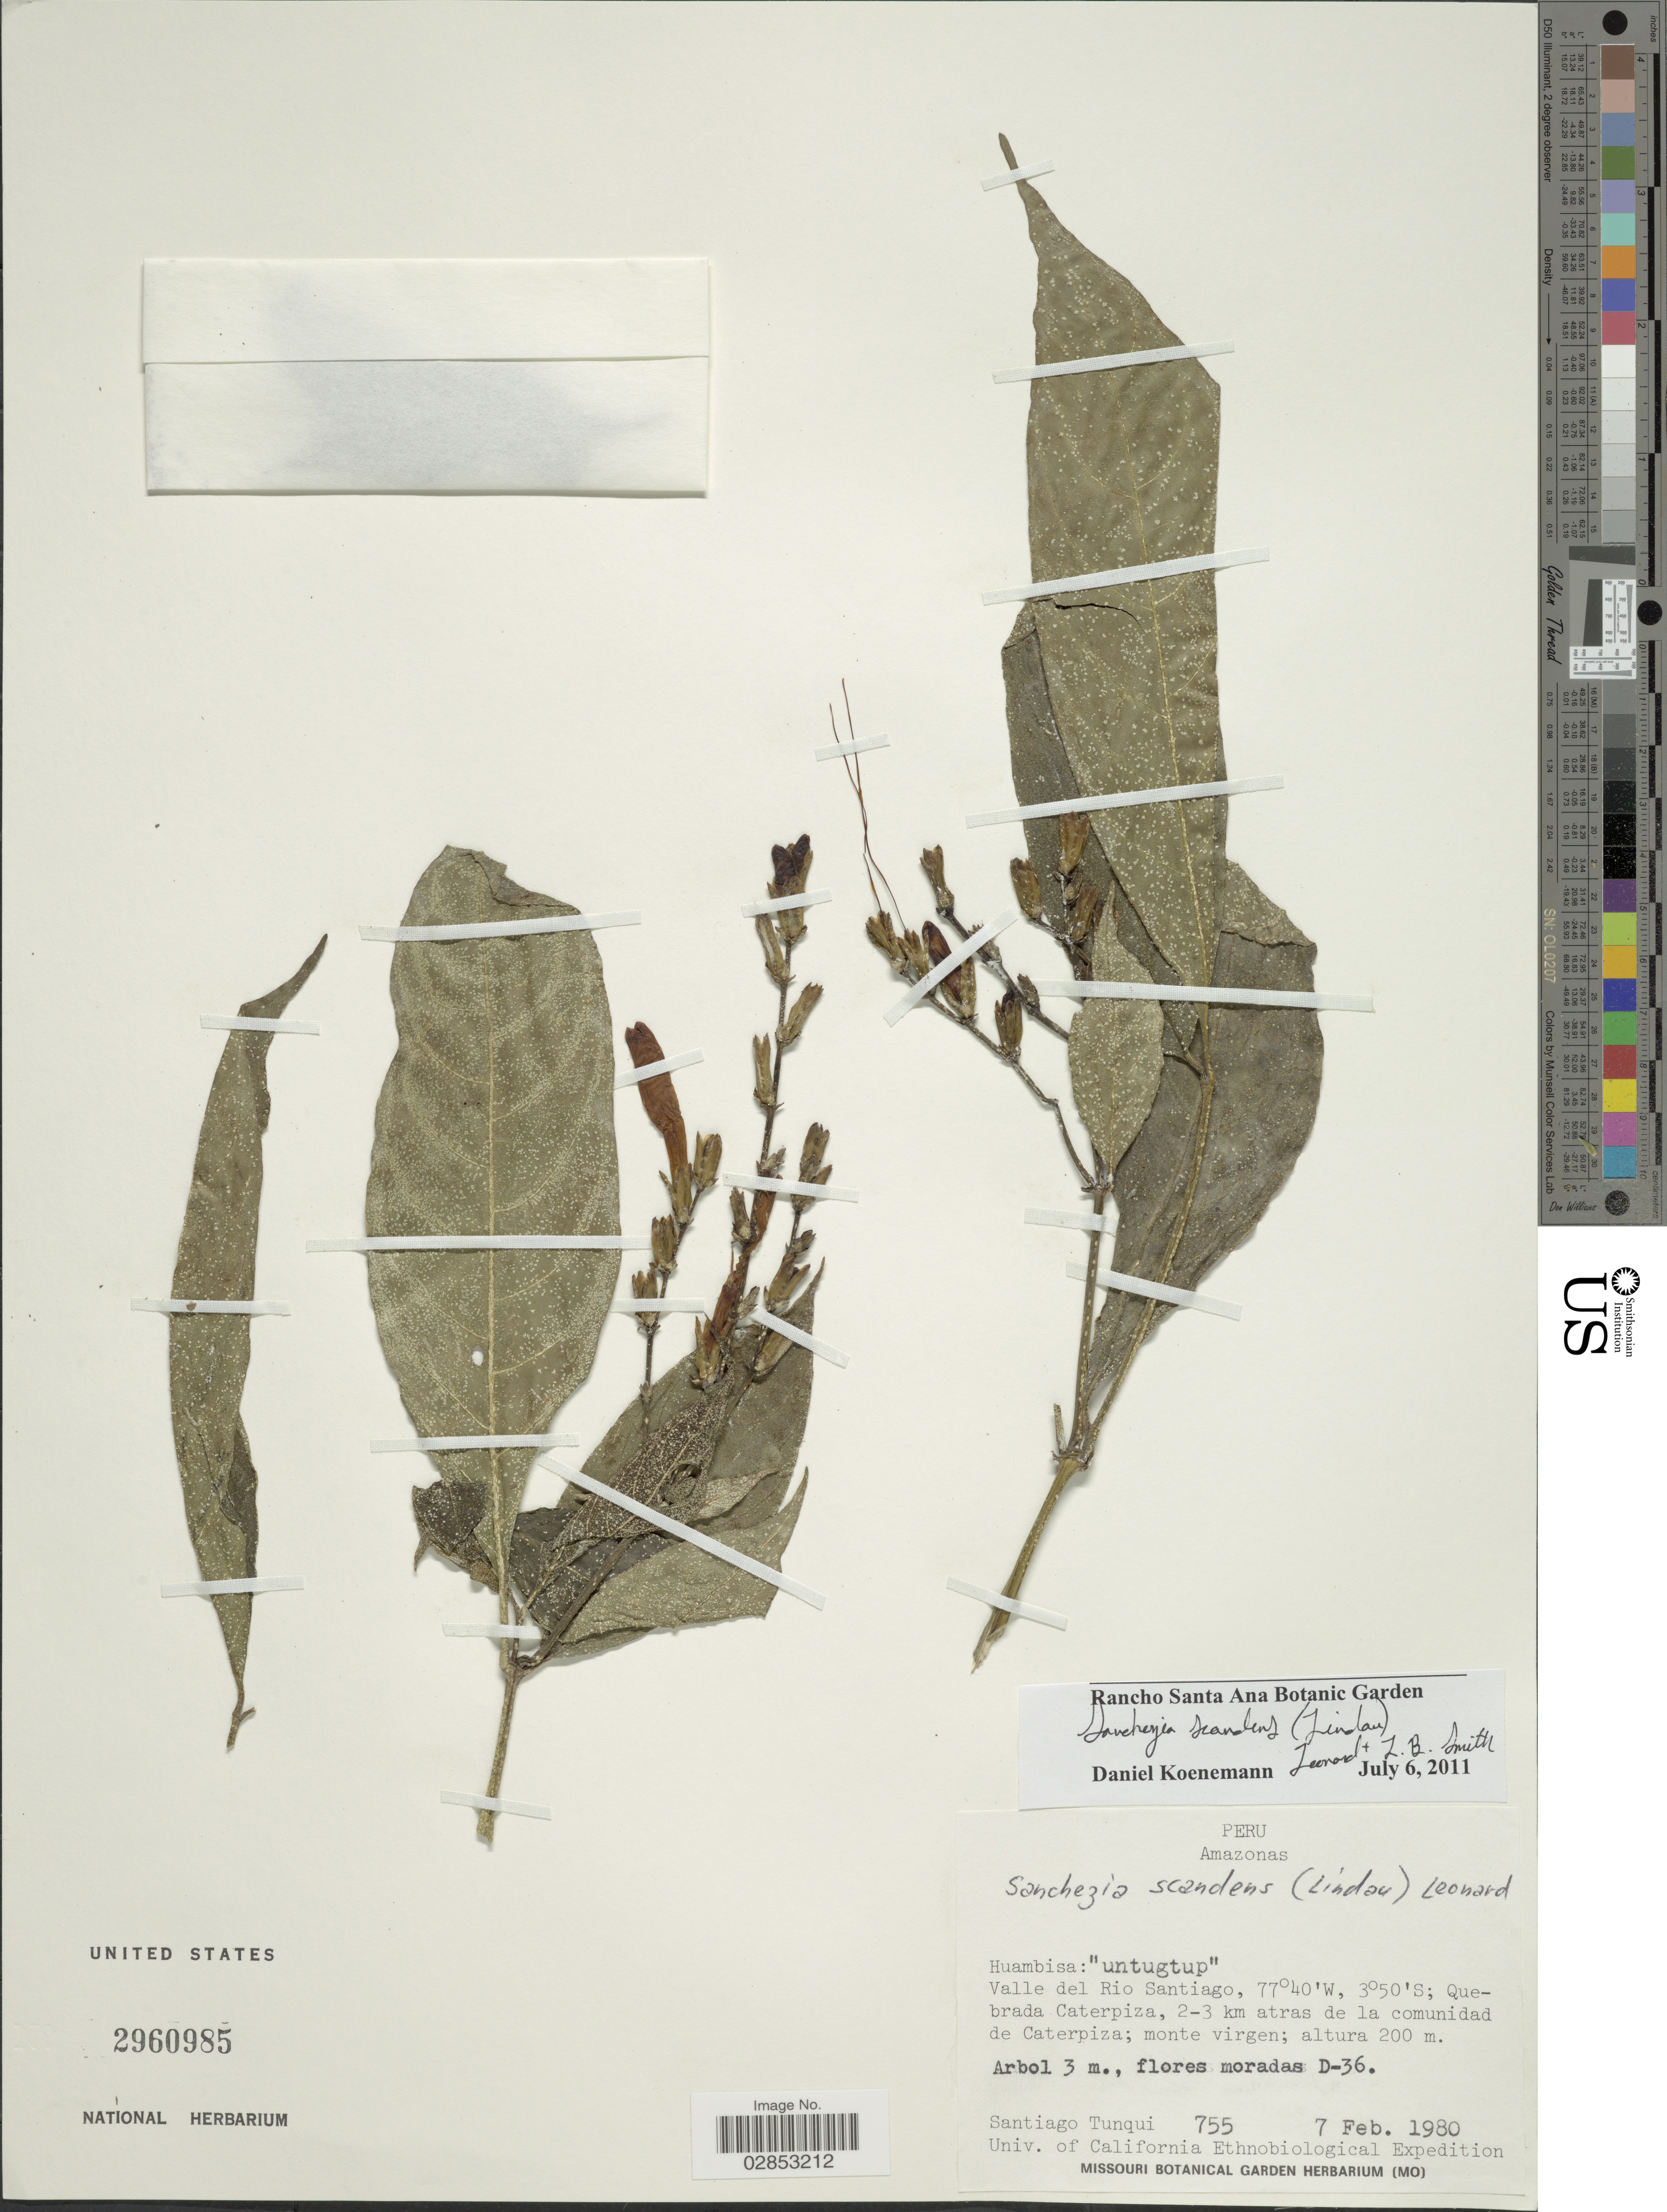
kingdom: Plantae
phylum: Tracheophyta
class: Magnoliopsida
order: Lamiales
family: Acanthaceae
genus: Steirosanchezia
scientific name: Steirosanchezia scandens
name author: Lindau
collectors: S. Tunqui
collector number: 755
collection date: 1980-02-07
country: Peru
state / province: Amazonas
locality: Amazonas, Valle del Rio Santiago, Quebrada Caterpiza, 2-3 km atras de la comunidad de Caterpiza.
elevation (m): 200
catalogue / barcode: US 2960985